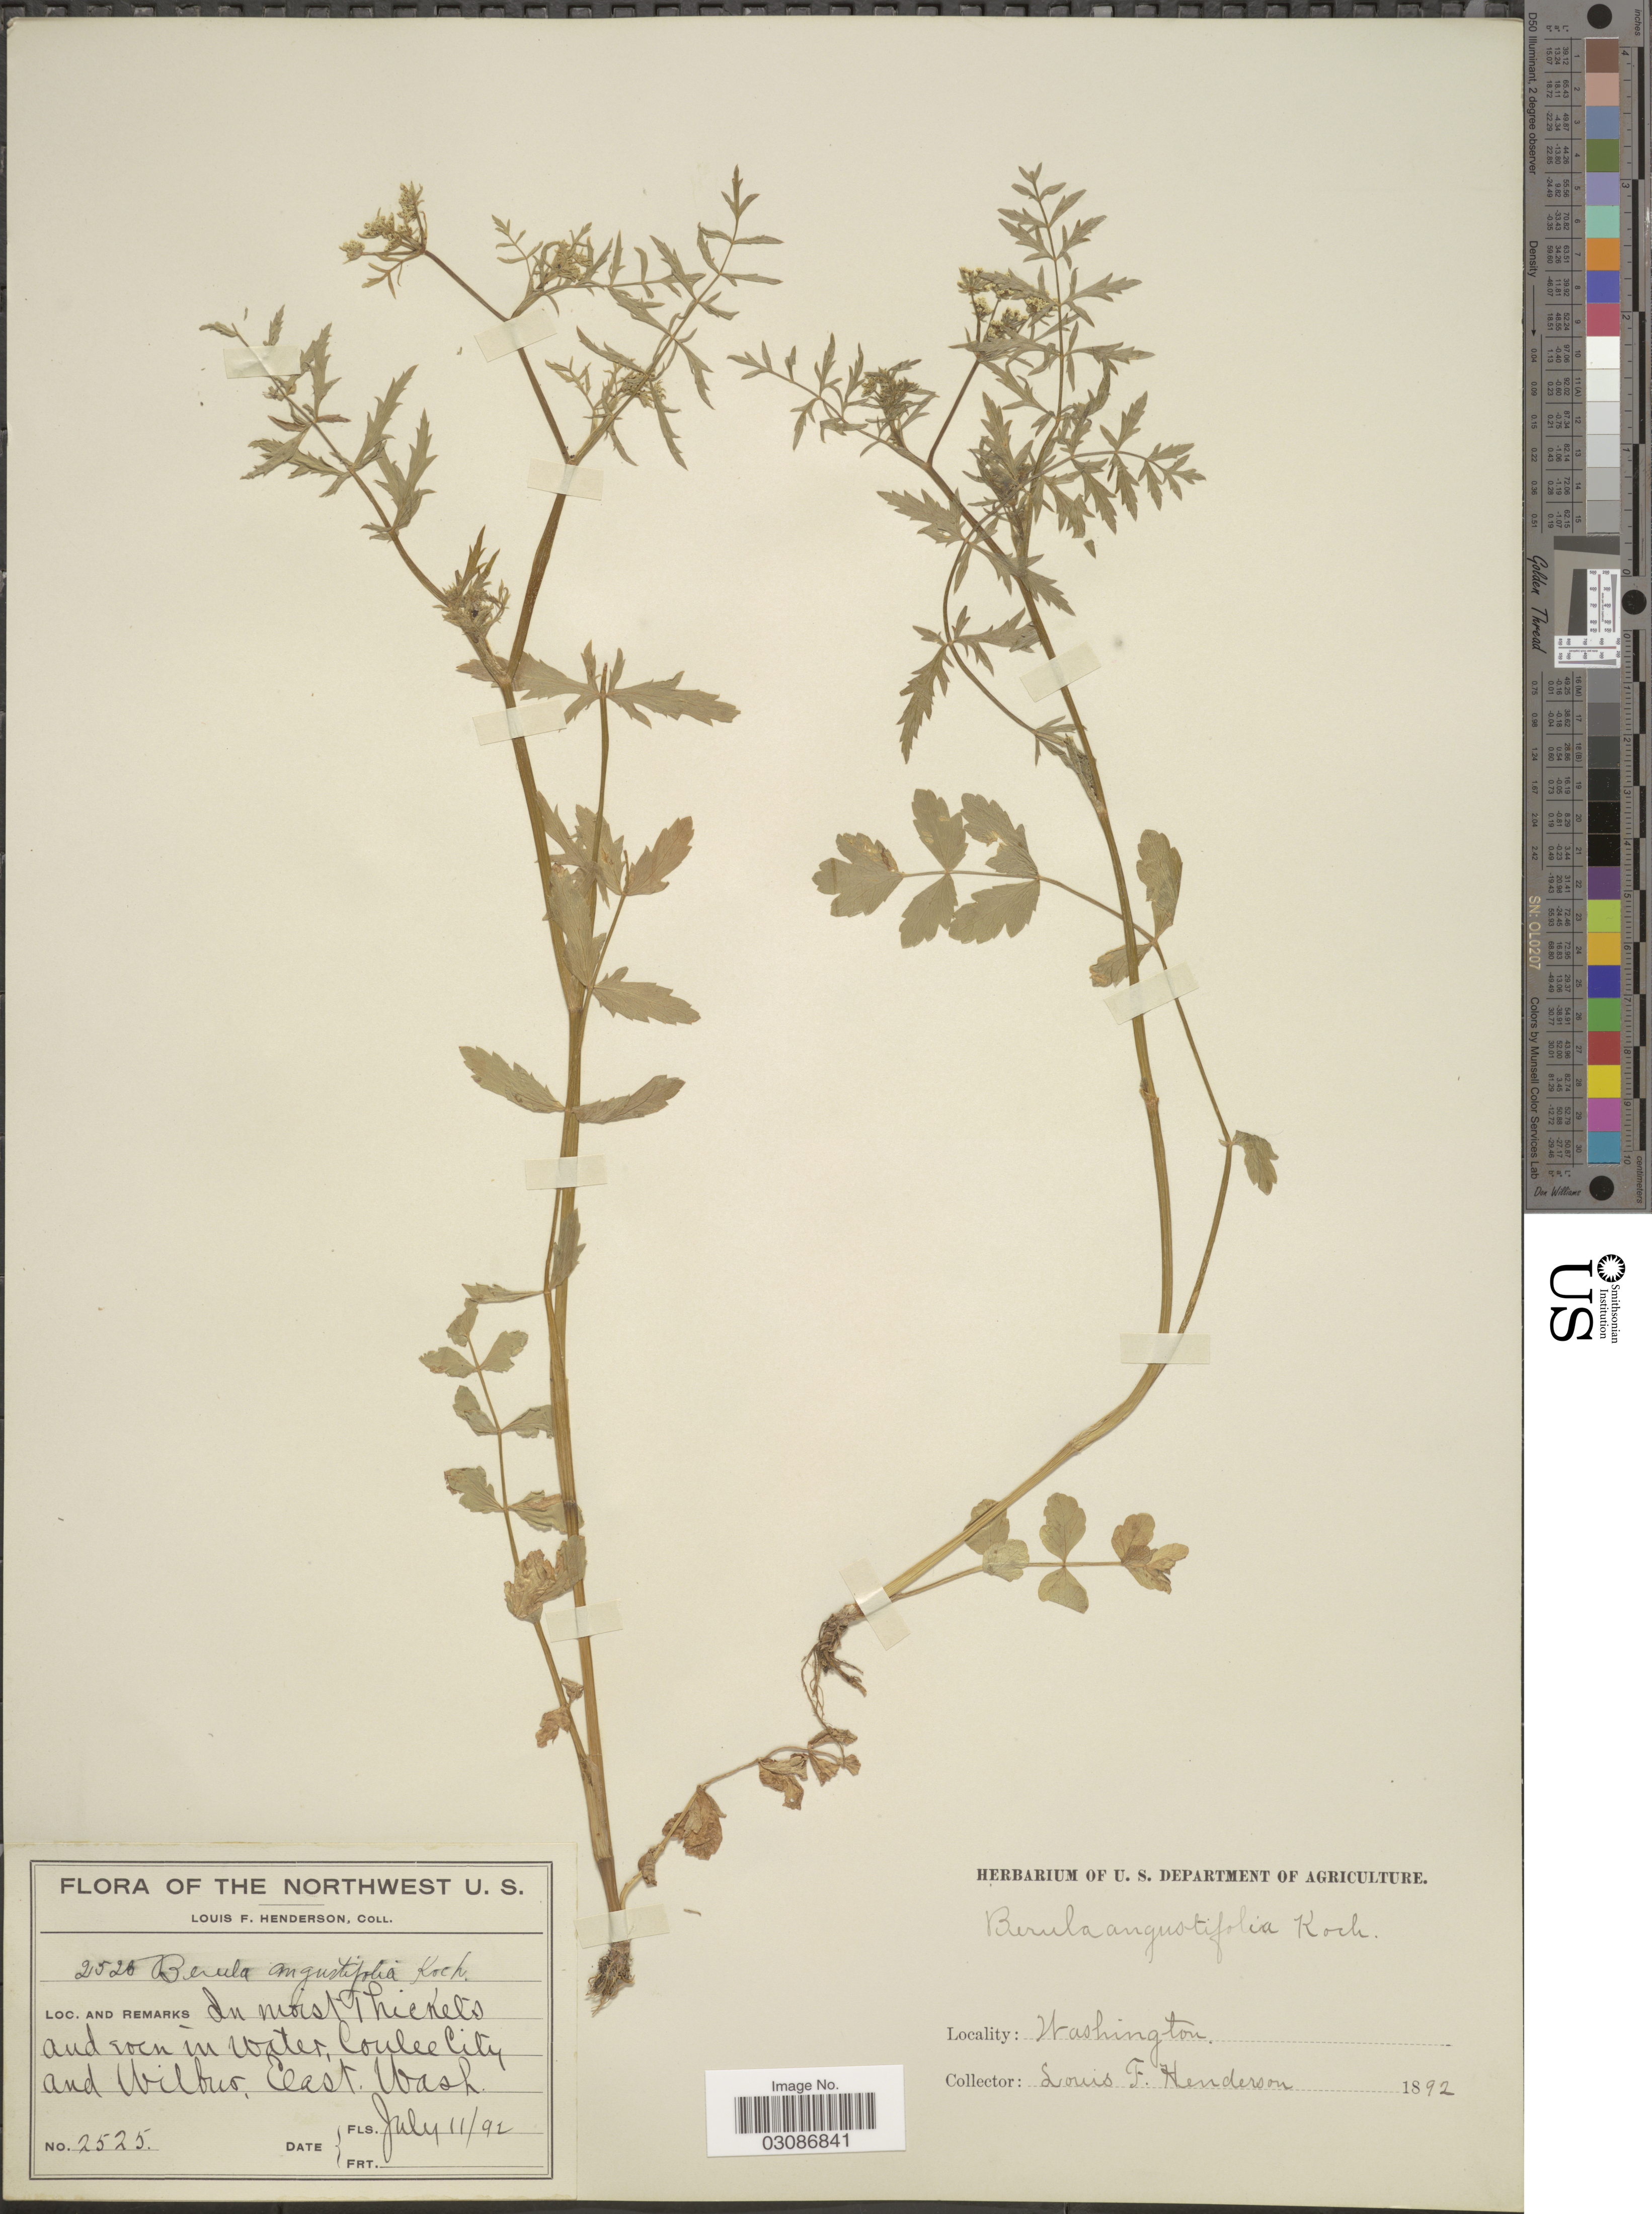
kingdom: Plantae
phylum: Tracheophyta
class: Magnoliopsida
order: Apiales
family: Apiaceae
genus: Berula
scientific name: Berula erecta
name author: (Huds.) Coville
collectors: L. Henderson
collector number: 2525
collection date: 1892-07-11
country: United States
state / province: Washington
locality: The Northwest U. S. Coulee City and Wilbur, East. Wash.